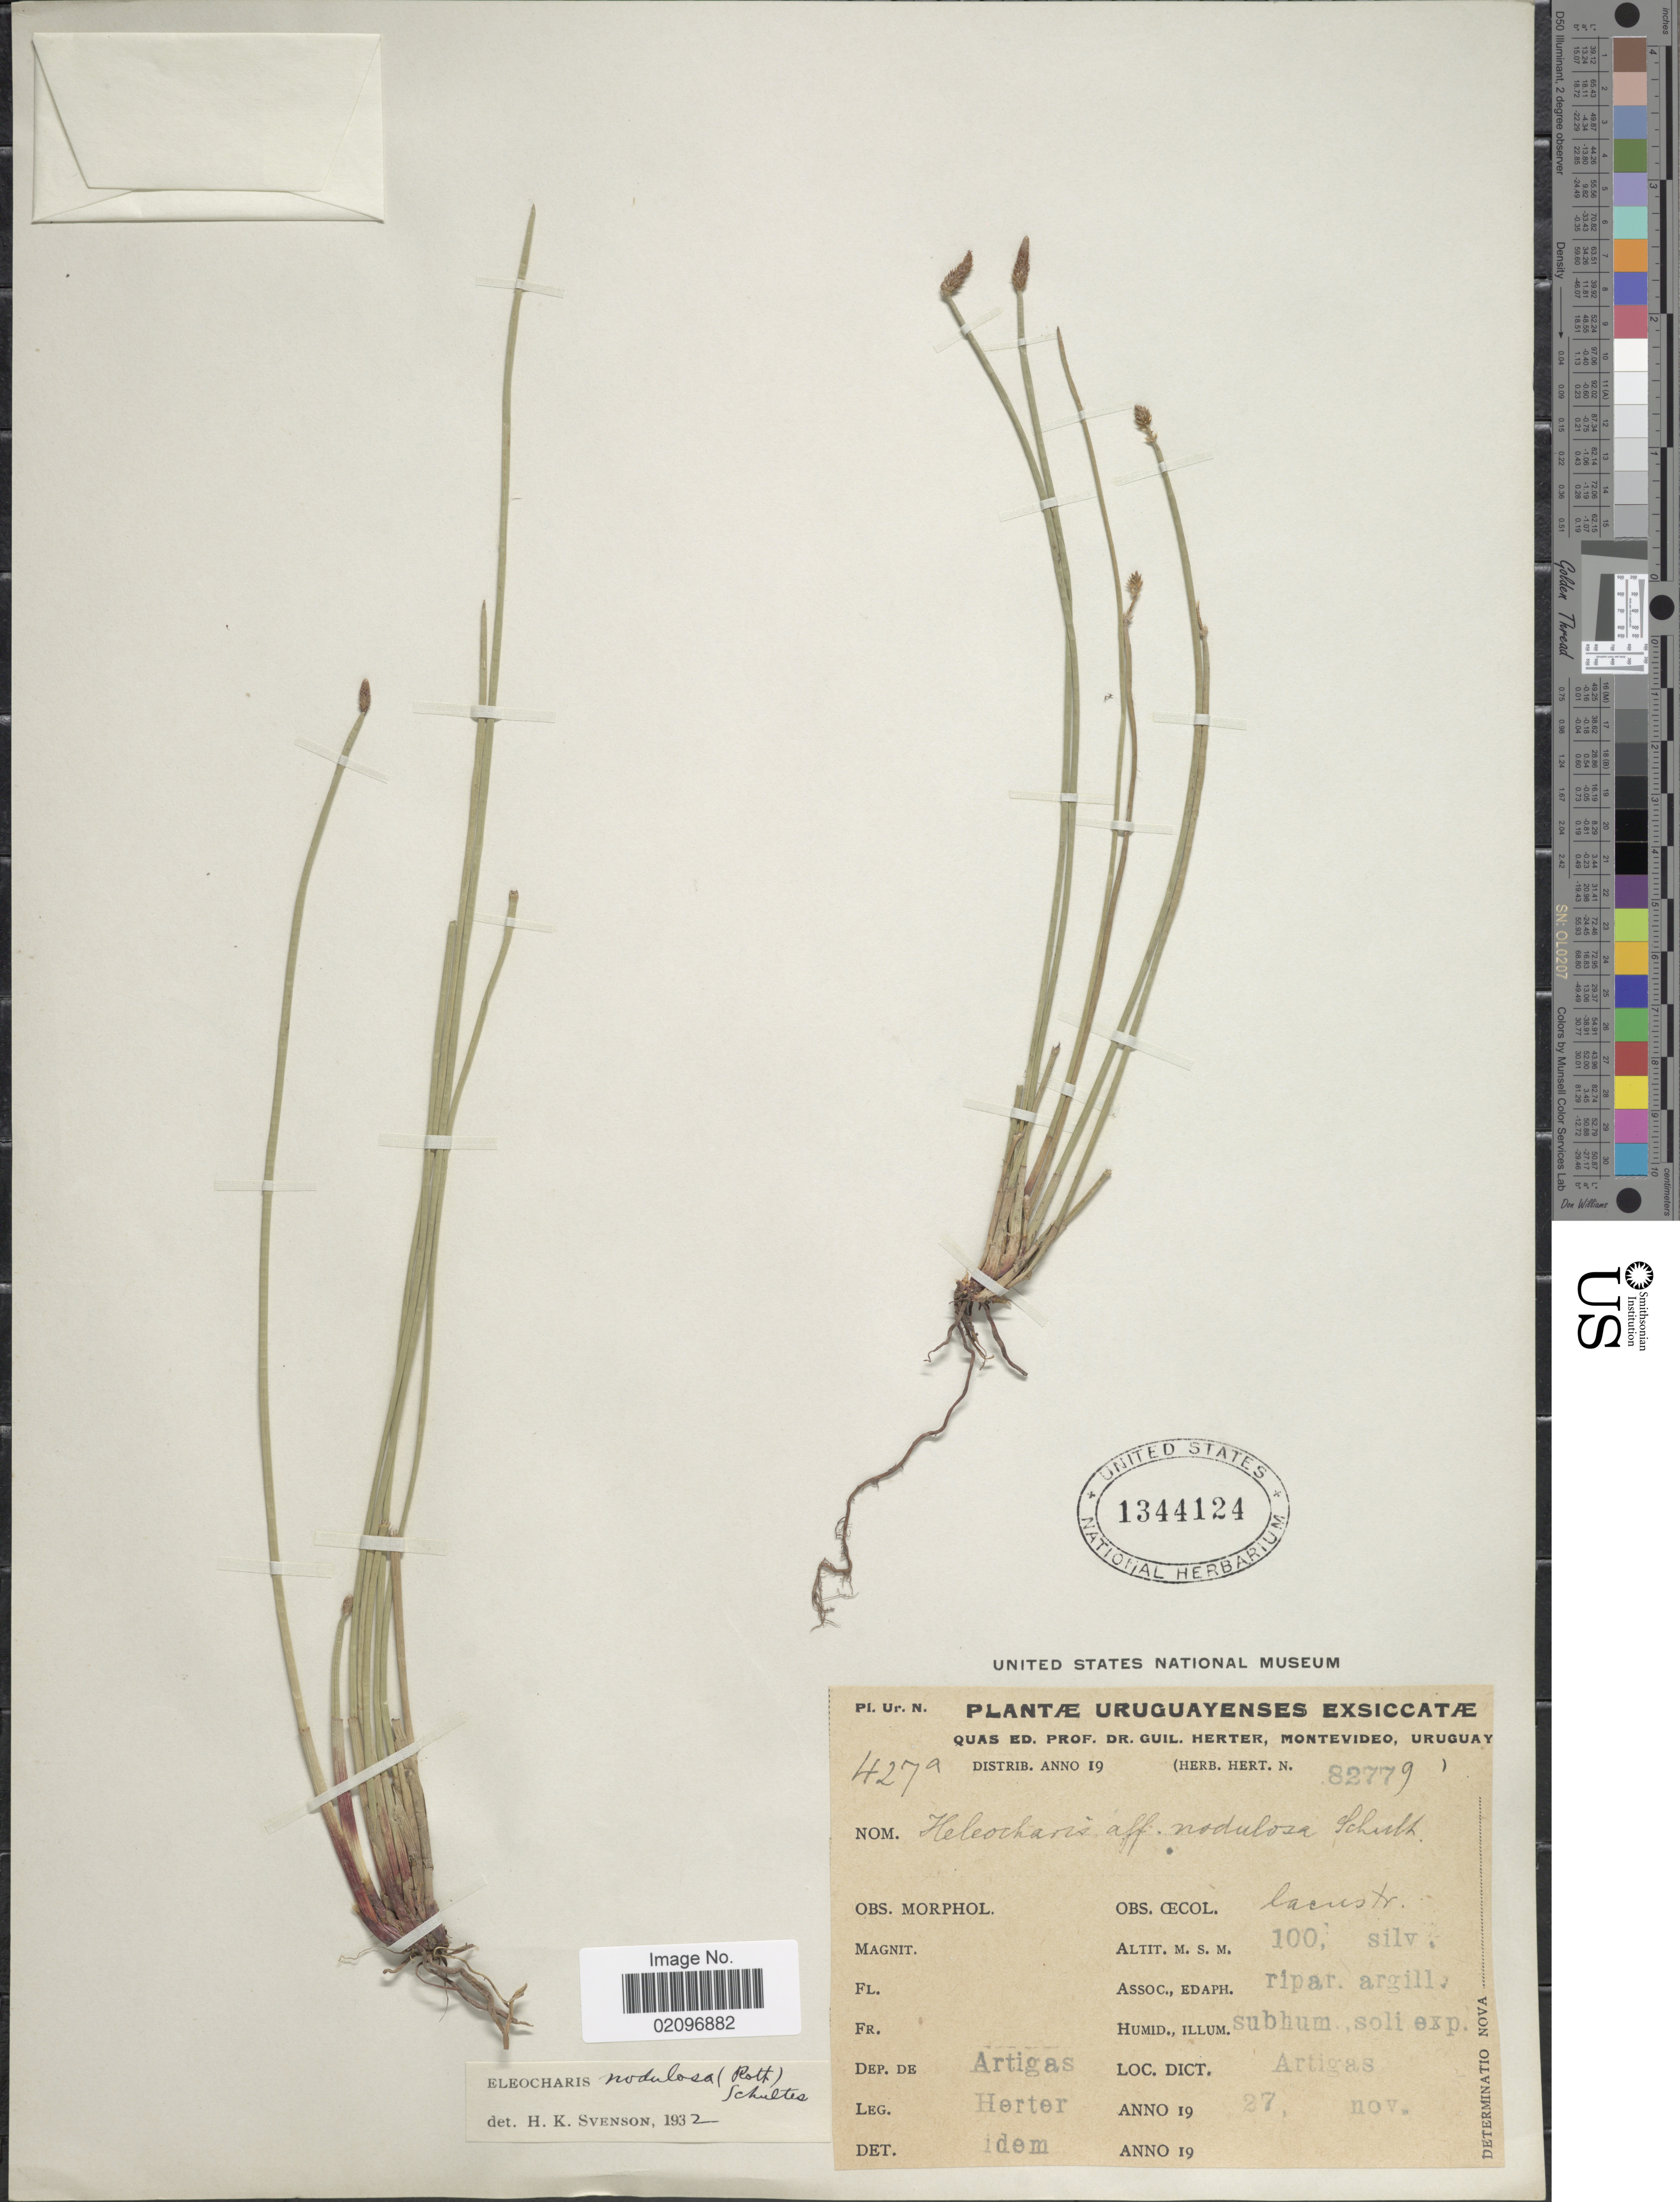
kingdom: Plantae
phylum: Tracheophyta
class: Liliopsida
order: Poales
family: Cyperaceae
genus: Eleocharis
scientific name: Eleocharis montana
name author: (Kunth) Roem. & Schult.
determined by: Strong, Mark T., (BOT), Smithsonian Institution - National Museum of Natural History (UNITED STATES)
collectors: G. Herter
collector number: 427a/82779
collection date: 1927-11-27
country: Uruguay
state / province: Artigas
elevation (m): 100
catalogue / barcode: US 1344124